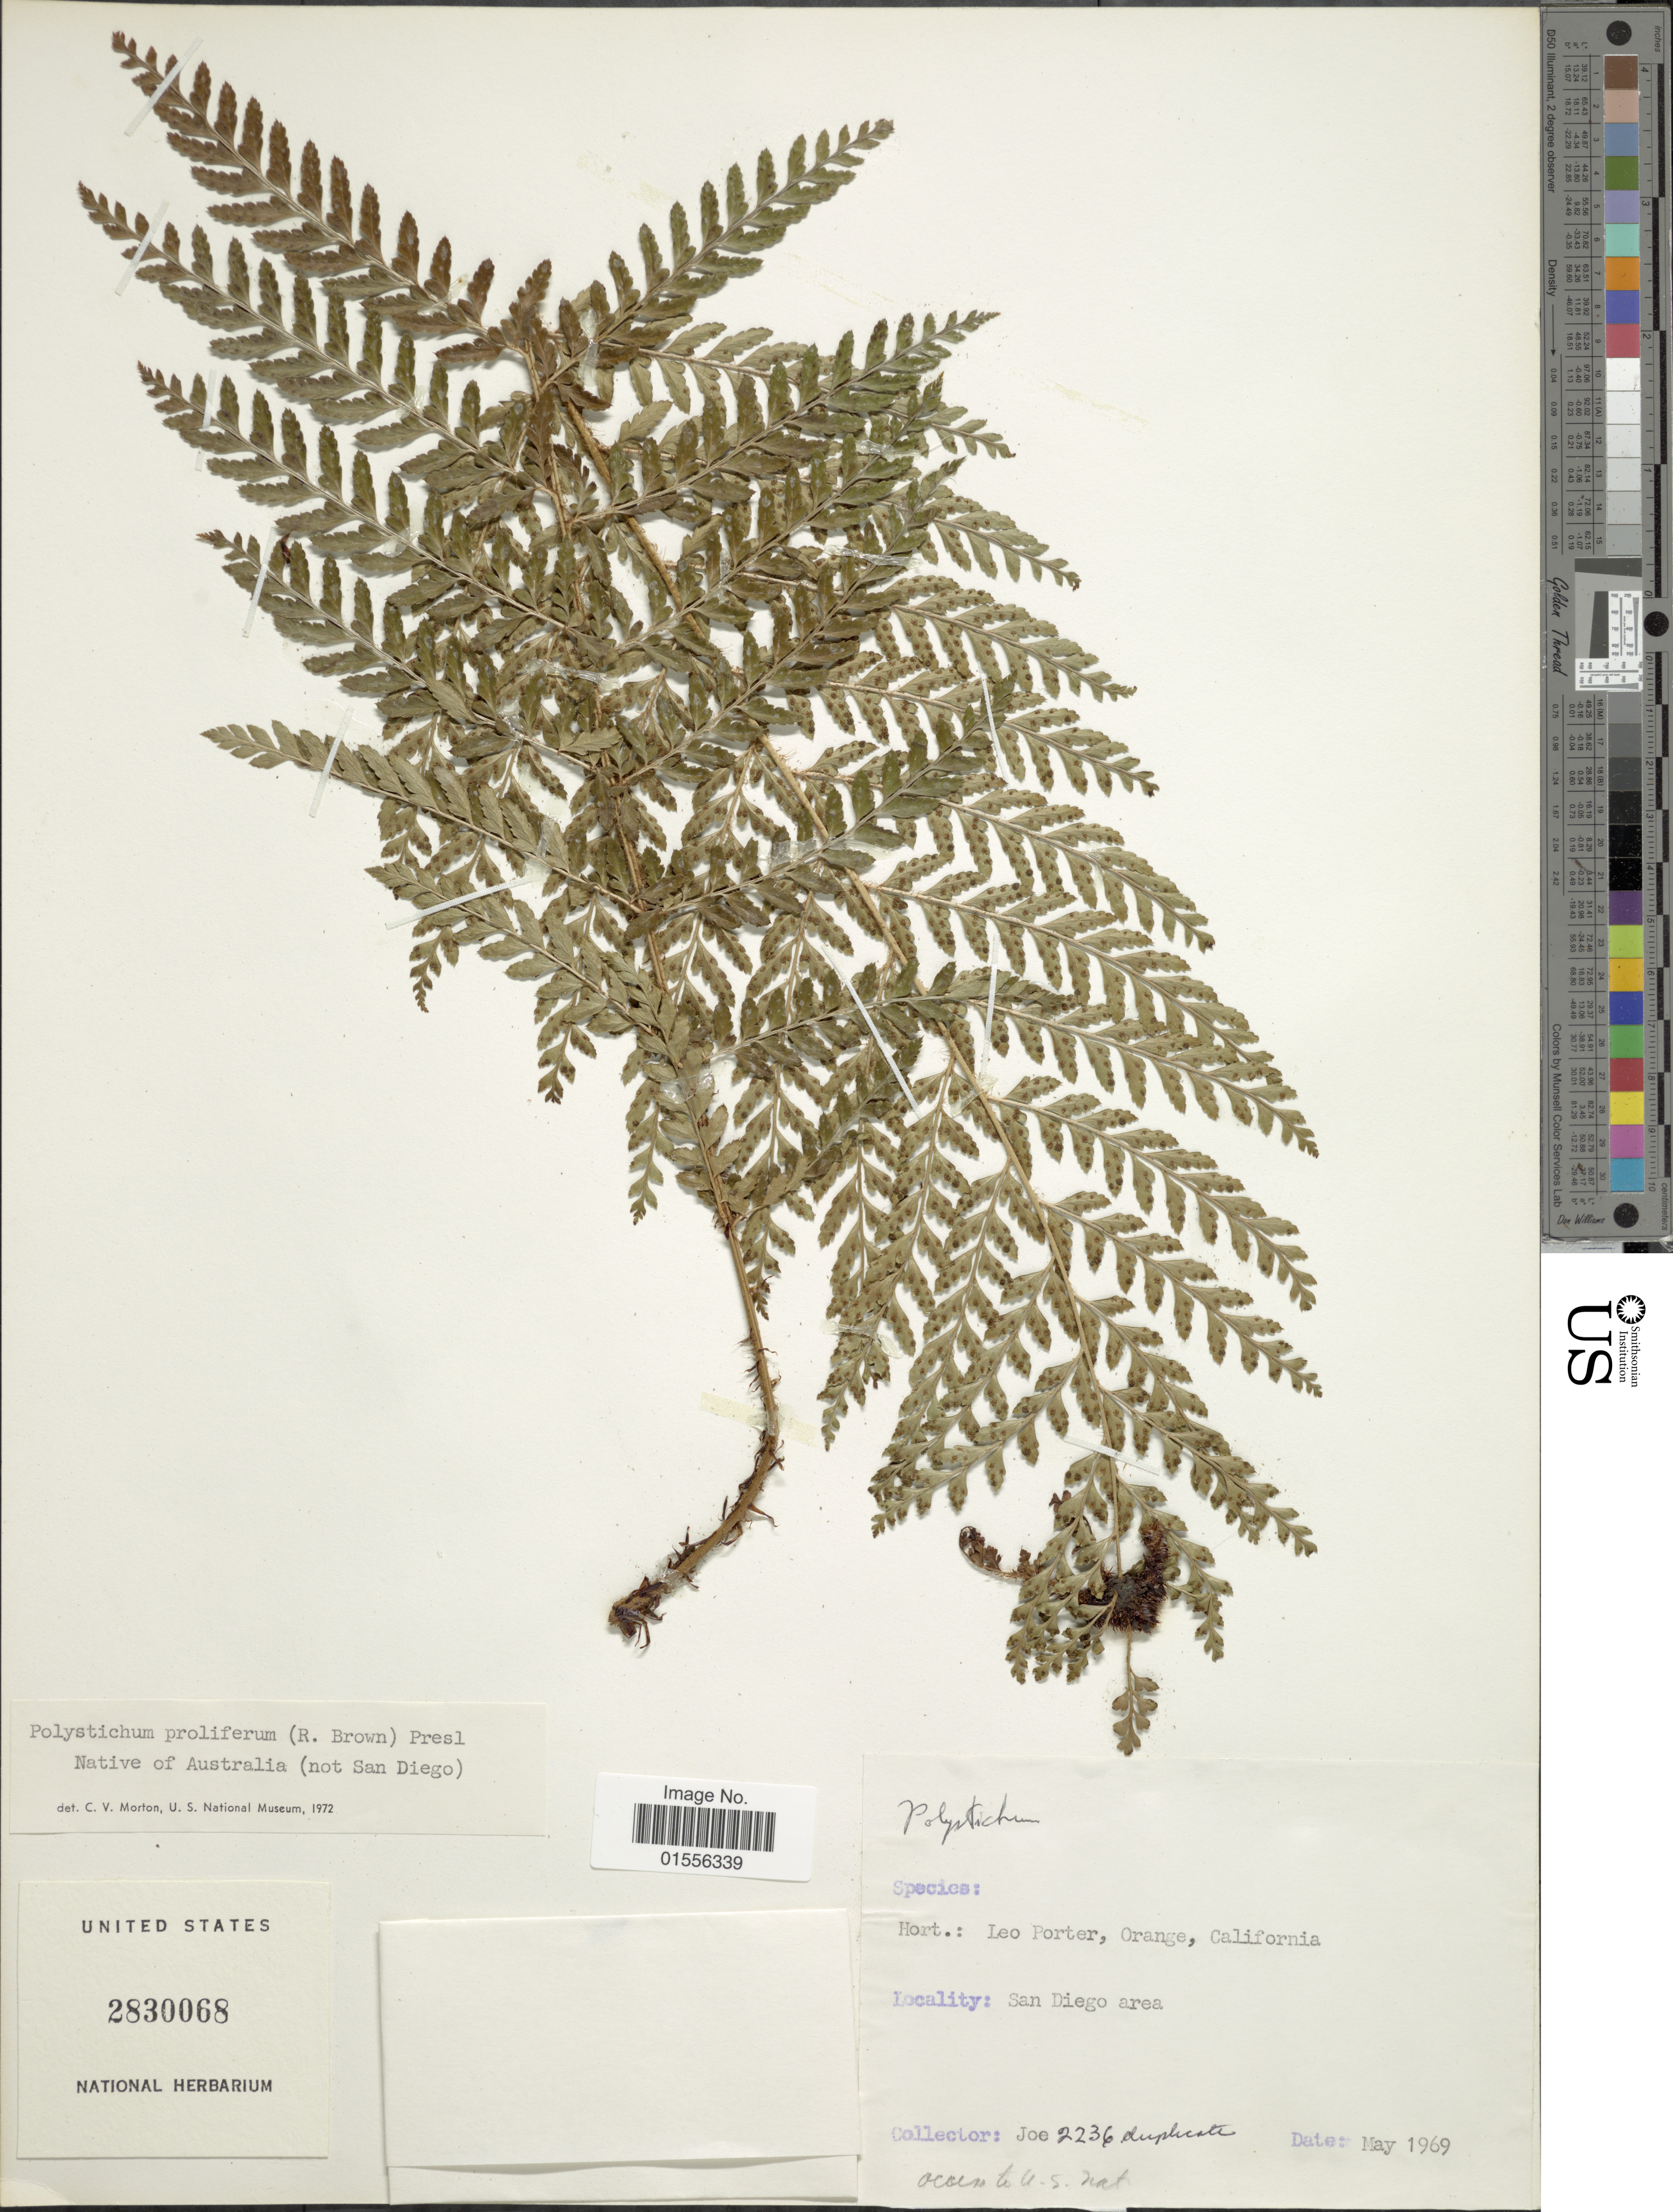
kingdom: Plantae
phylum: Tracheophyta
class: Polypodiopsida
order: Polypodiales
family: Dryopteridaceae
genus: Polystichum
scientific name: Polystichum proliferum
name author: (R. Br.) C. Presl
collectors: Joe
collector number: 2236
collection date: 1969-05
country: United States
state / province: California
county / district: San Diego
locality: Hort.: Leo Porter, Orange, California, San Diego area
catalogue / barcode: US 2830068